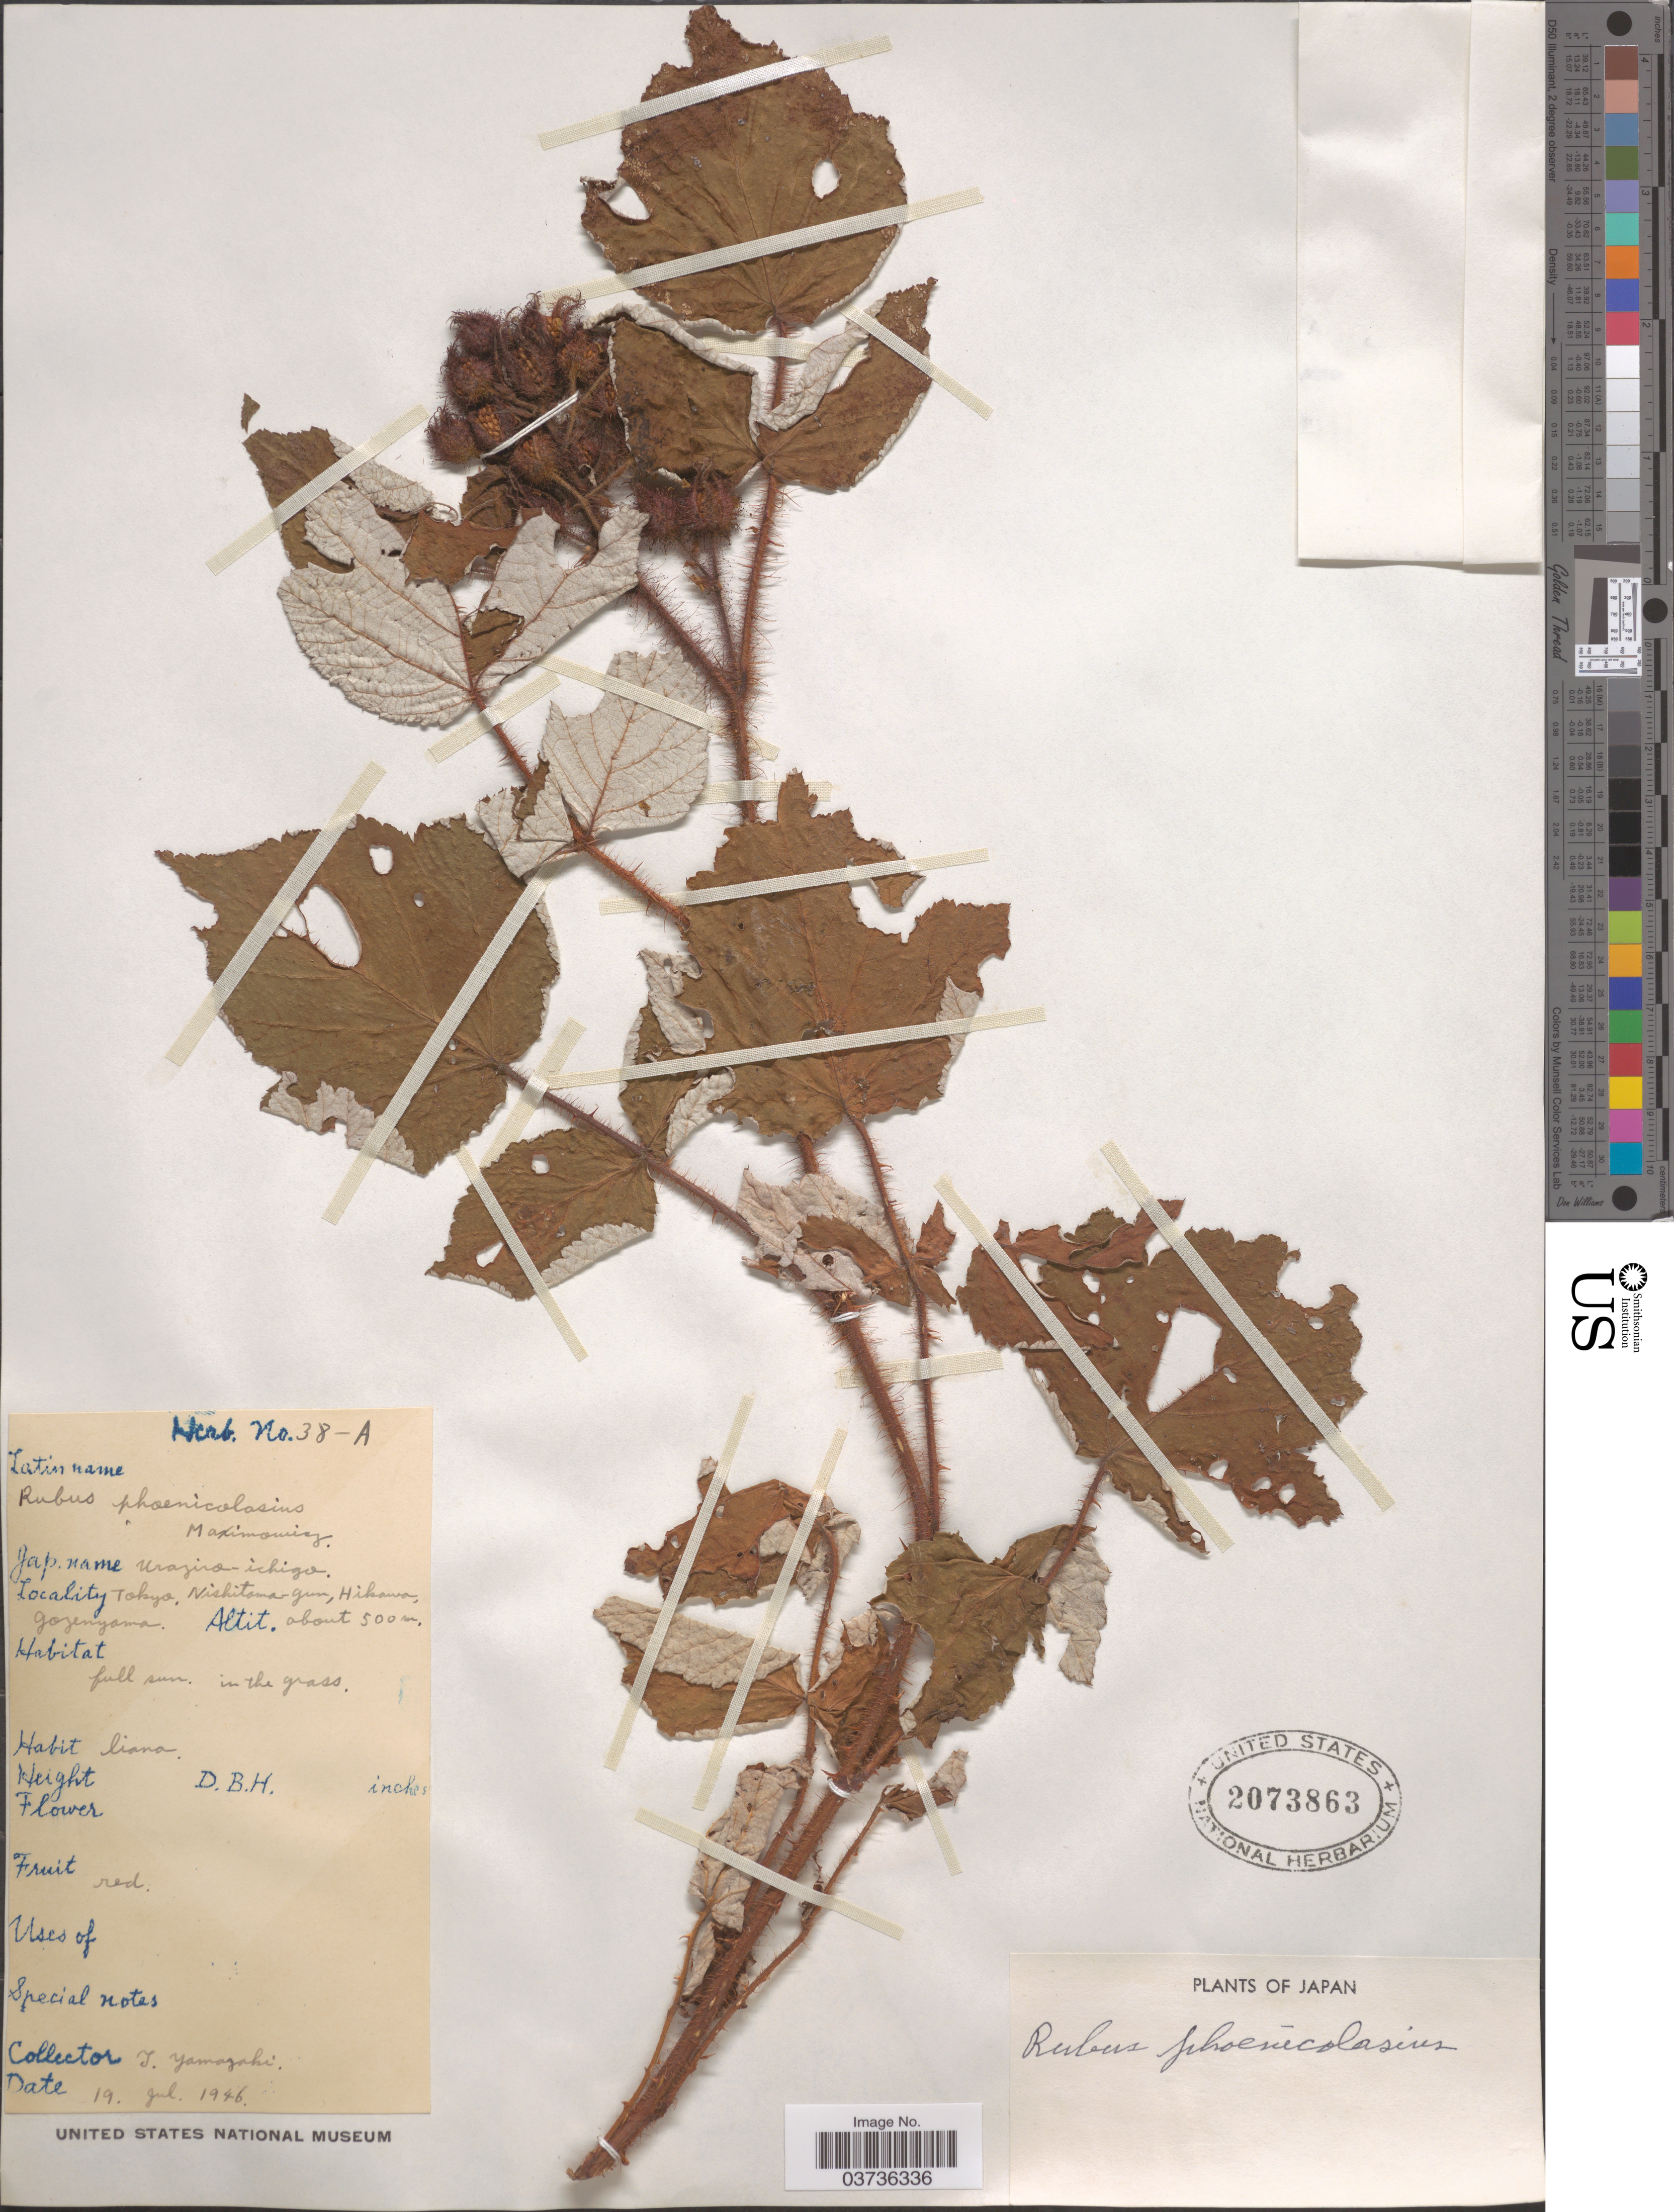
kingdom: Plantae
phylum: Tracheophyta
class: Magnoliopsida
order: Rosales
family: Rosaceae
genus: Rubus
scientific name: Rubus phoenicolasius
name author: Maxim.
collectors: T. Yamazaki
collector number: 38-A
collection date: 1946-07-19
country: Japan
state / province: Tokyo, Federal City of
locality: Tokyo, Nishitama-gun, Hikama, Gozenyama.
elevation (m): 500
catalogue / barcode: US 2073863